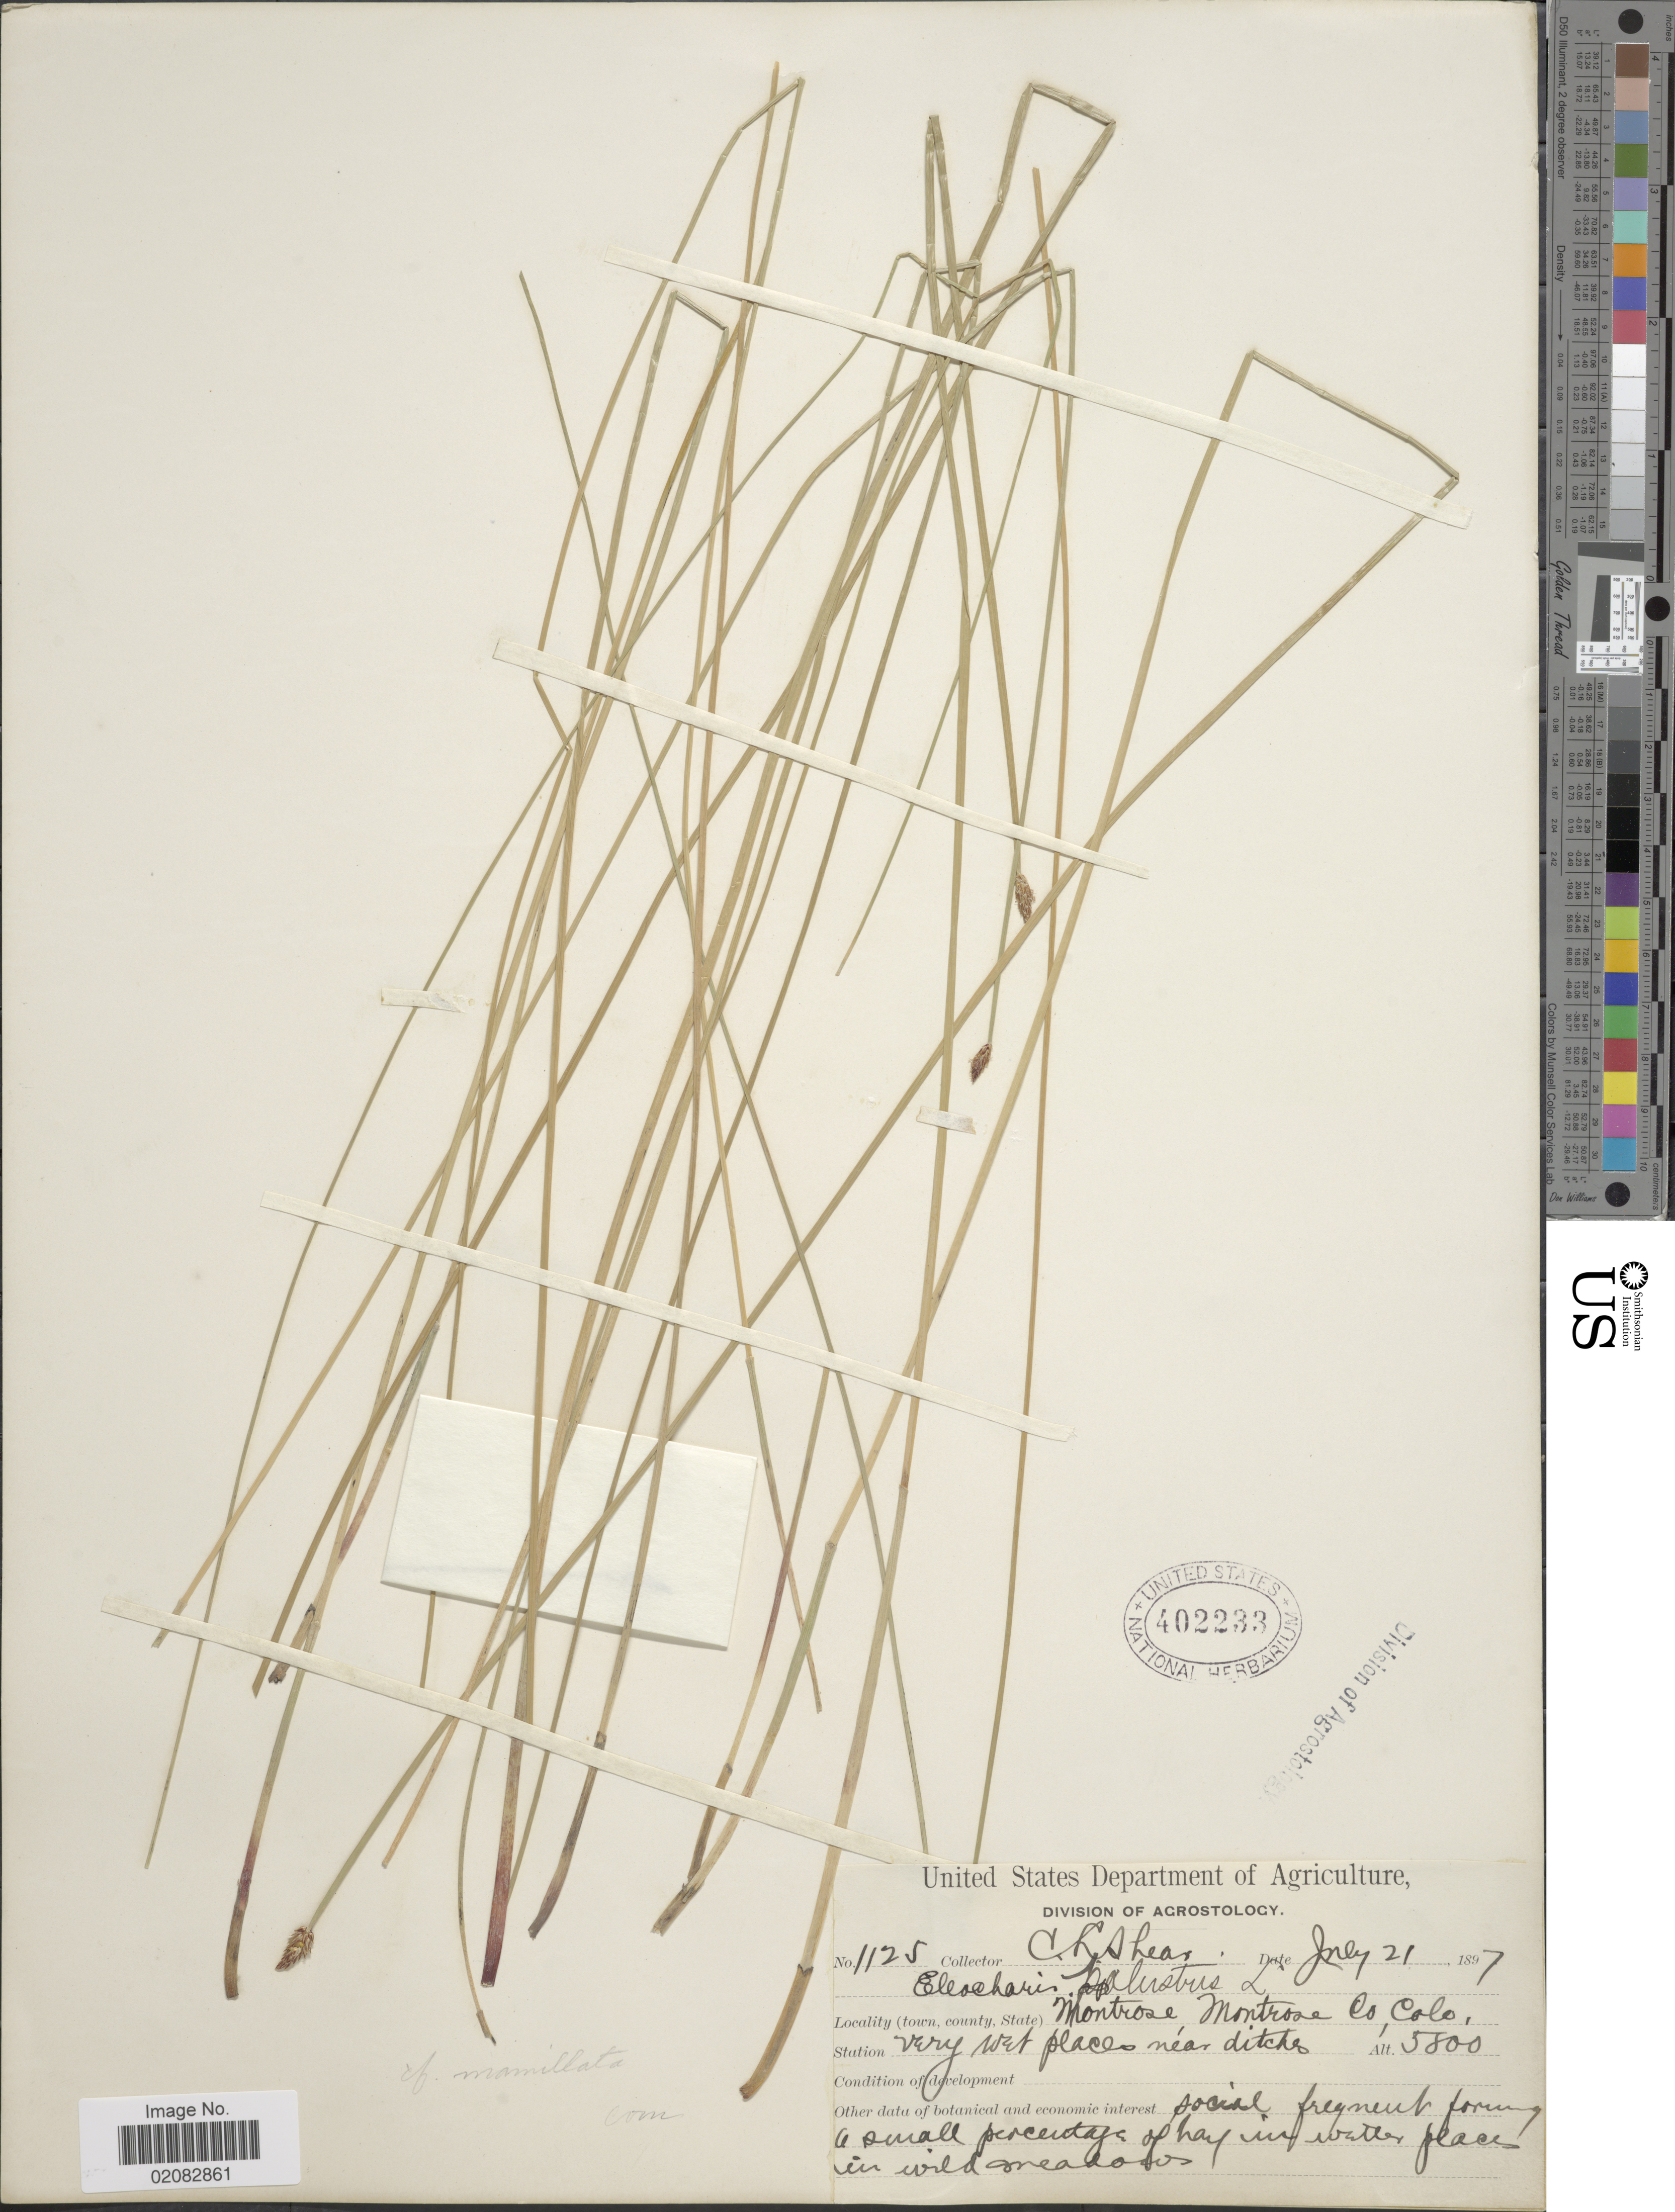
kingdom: Plantae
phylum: Tracheophyta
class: Liliopsida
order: Poales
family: Cyperaceae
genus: Eleocharis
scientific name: Eleocharis macrostachya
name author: Britton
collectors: C. L. Shear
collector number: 1125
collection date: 1897-07-21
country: United States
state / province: Colorado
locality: Montrose, Montrose Co.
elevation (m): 1768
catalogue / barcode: US 402233